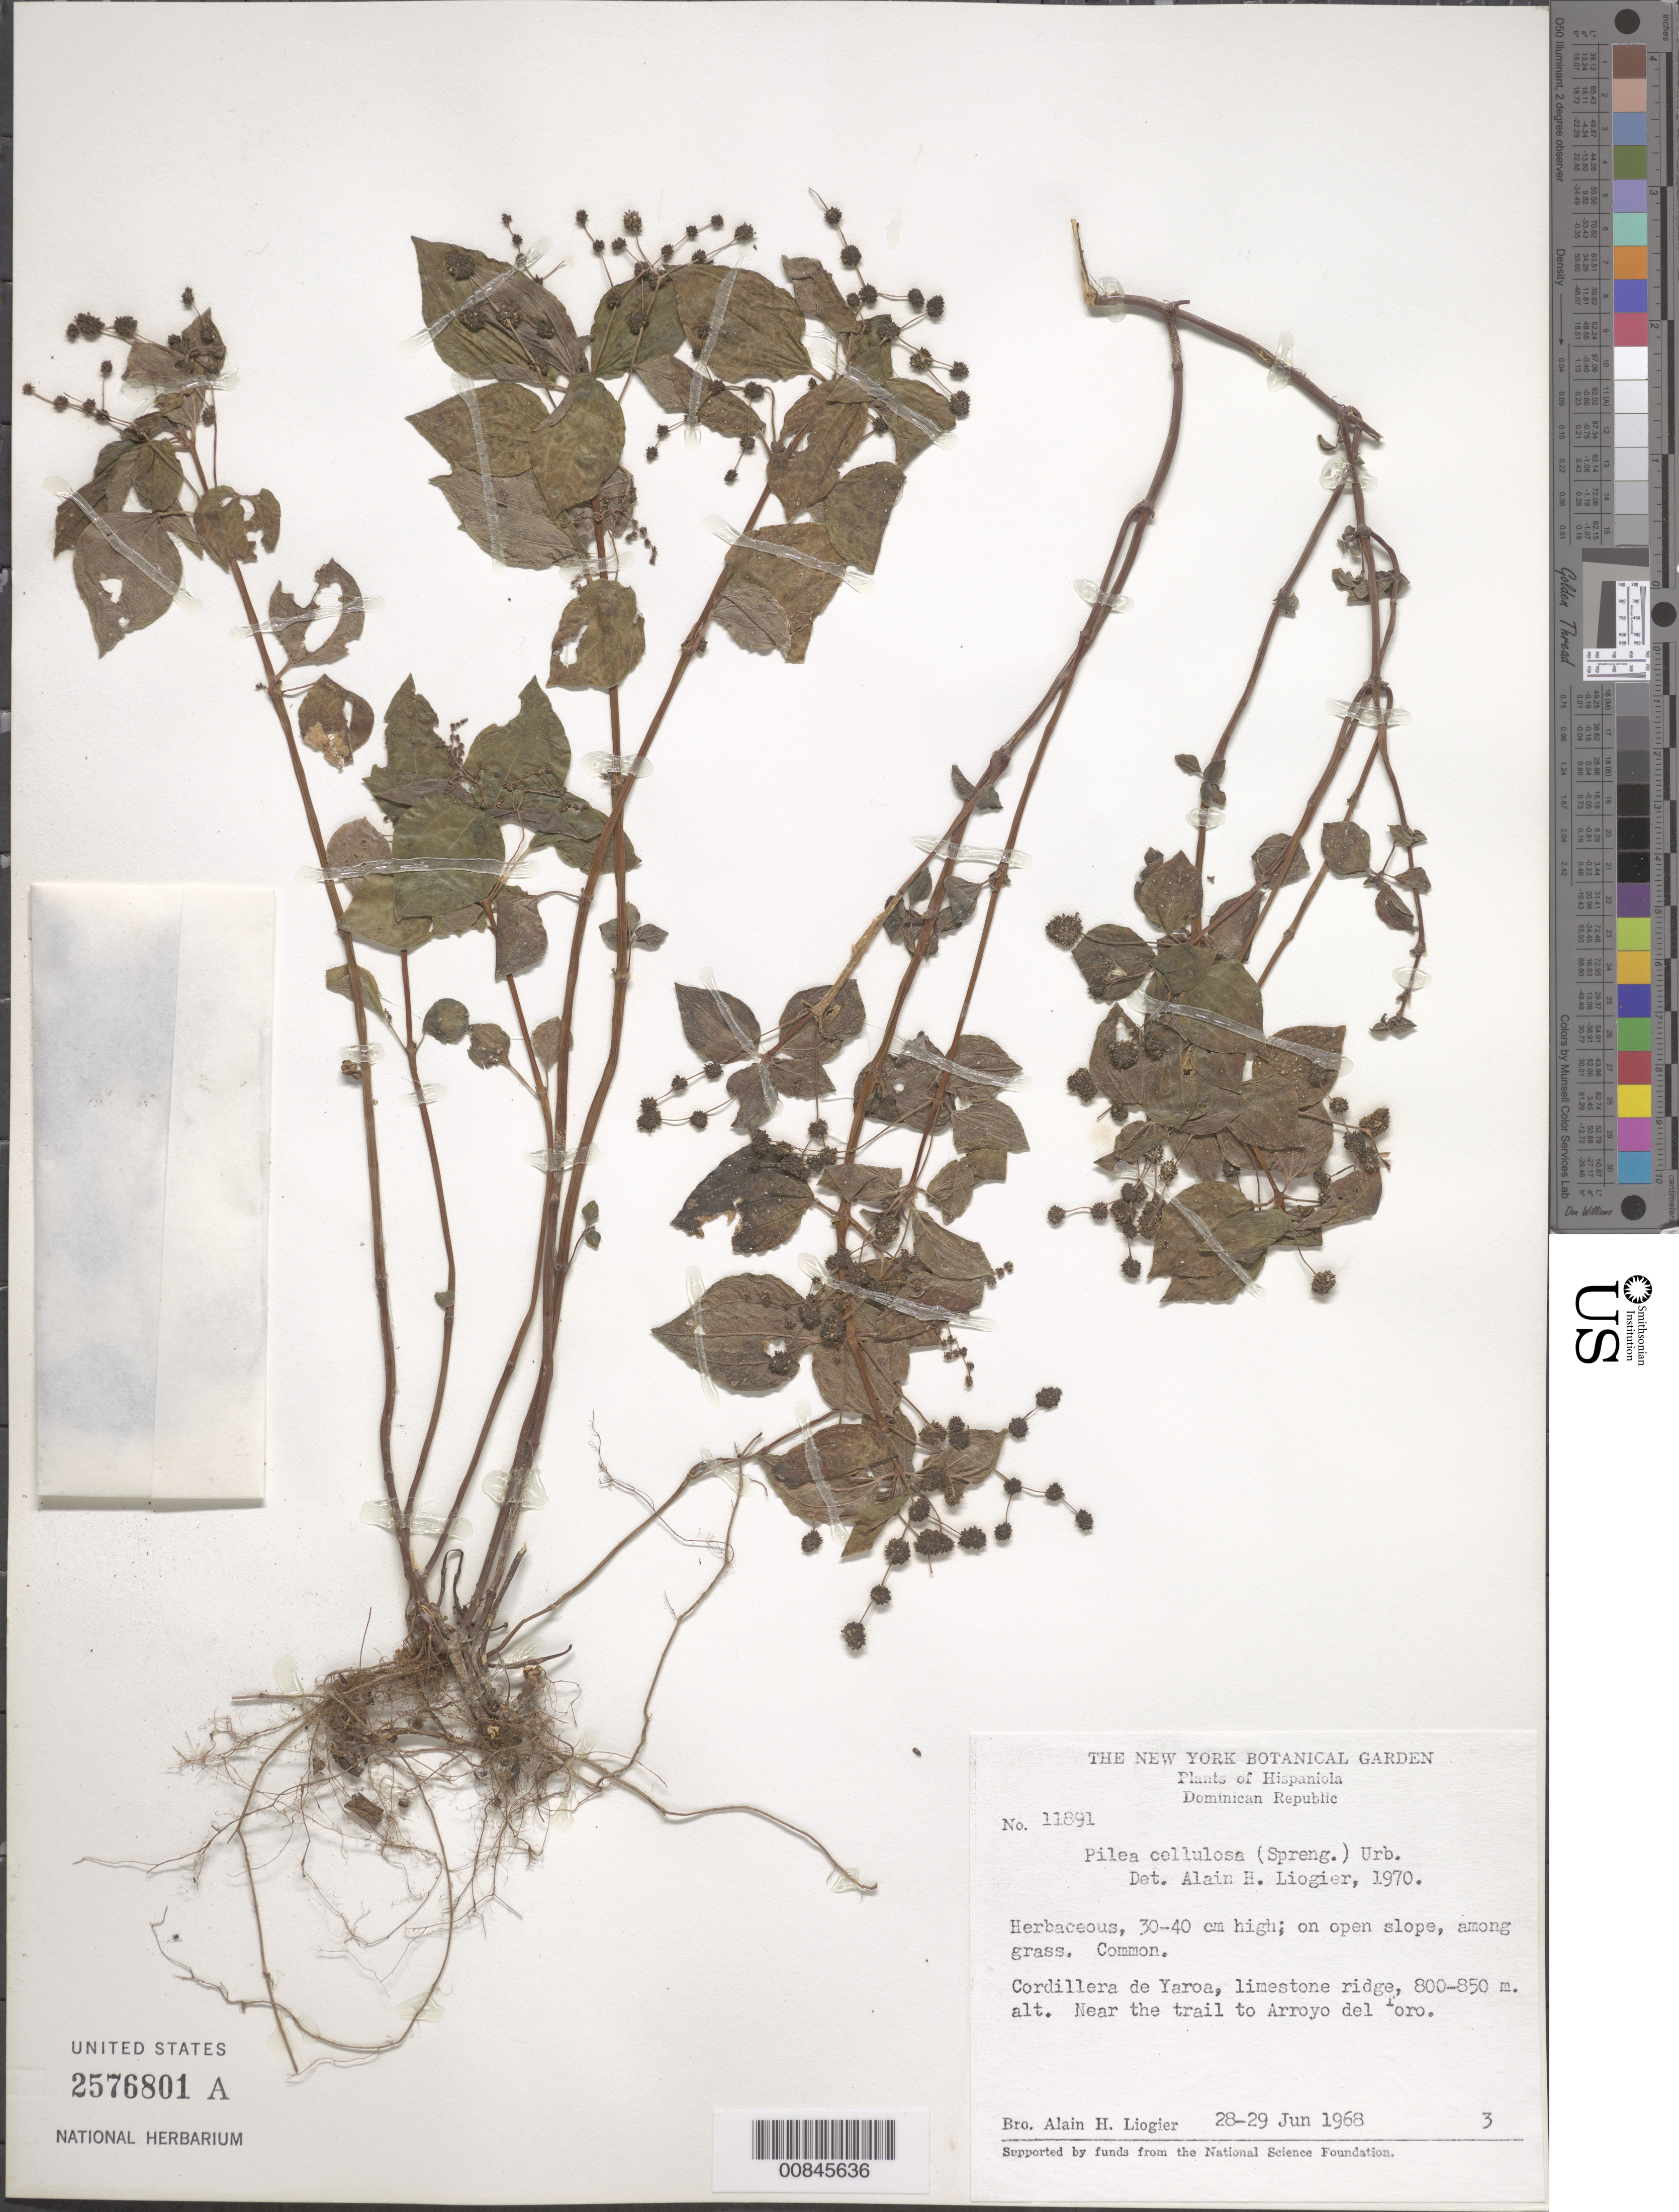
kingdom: Plantae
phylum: Tracheophyta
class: Magnoliopsida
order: Rosales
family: Urticaceae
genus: Pilea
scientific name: Pilea cellulosa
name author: Urb.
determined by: Liogier, Alain H.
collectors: A. H. Liogier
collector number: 11891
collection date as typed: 28 Jun 1968 to 29 Jun 1968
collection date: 1968-06-28/1968-06-29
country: Dominican Republic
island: Hispaniola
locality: Cordillera de Yaroa, limestone bridge. Near the trail to Arroyo del Toro.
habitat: On open slope, among grass.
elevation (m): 800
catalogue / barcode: US 2576801A